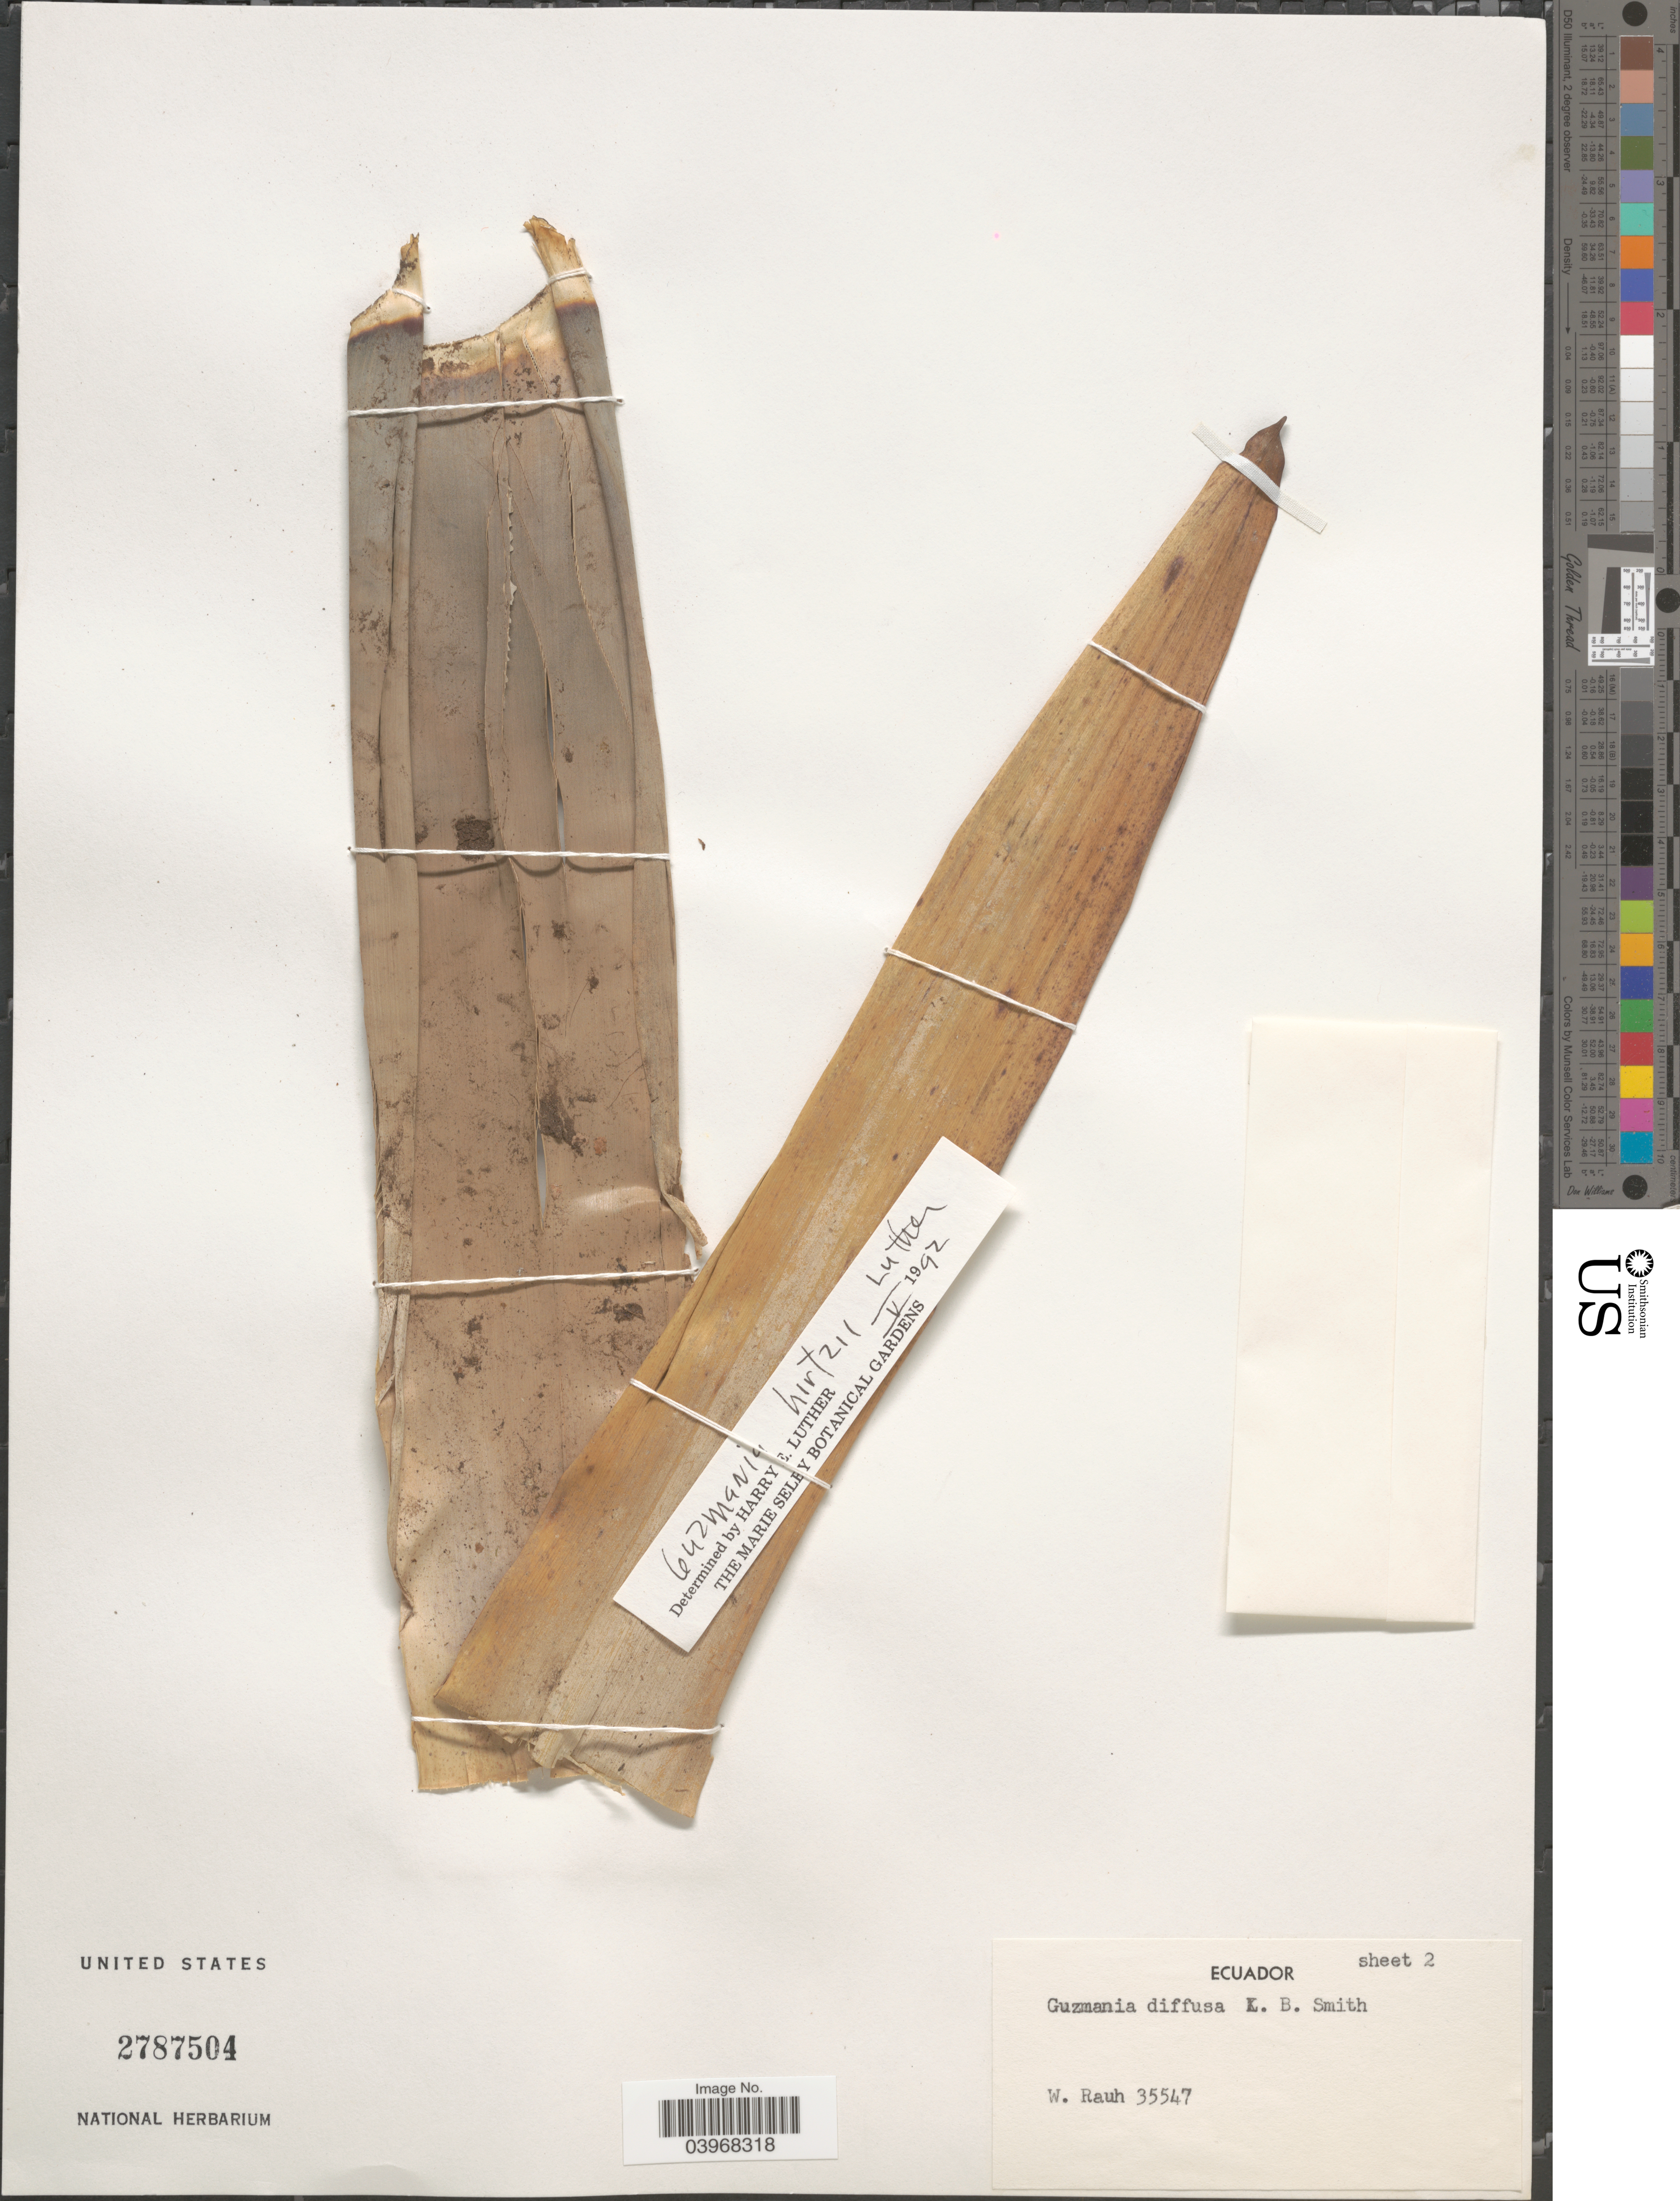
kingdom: Plantae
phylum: Tracheophyta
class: Liliopsida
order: Poales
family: Bromeliaceae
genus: Guzmania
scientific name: Guzmania diffusa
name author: L.B. Sm.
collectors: W. Rauh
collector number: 35547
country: Ecuador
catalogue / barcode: US 2787504